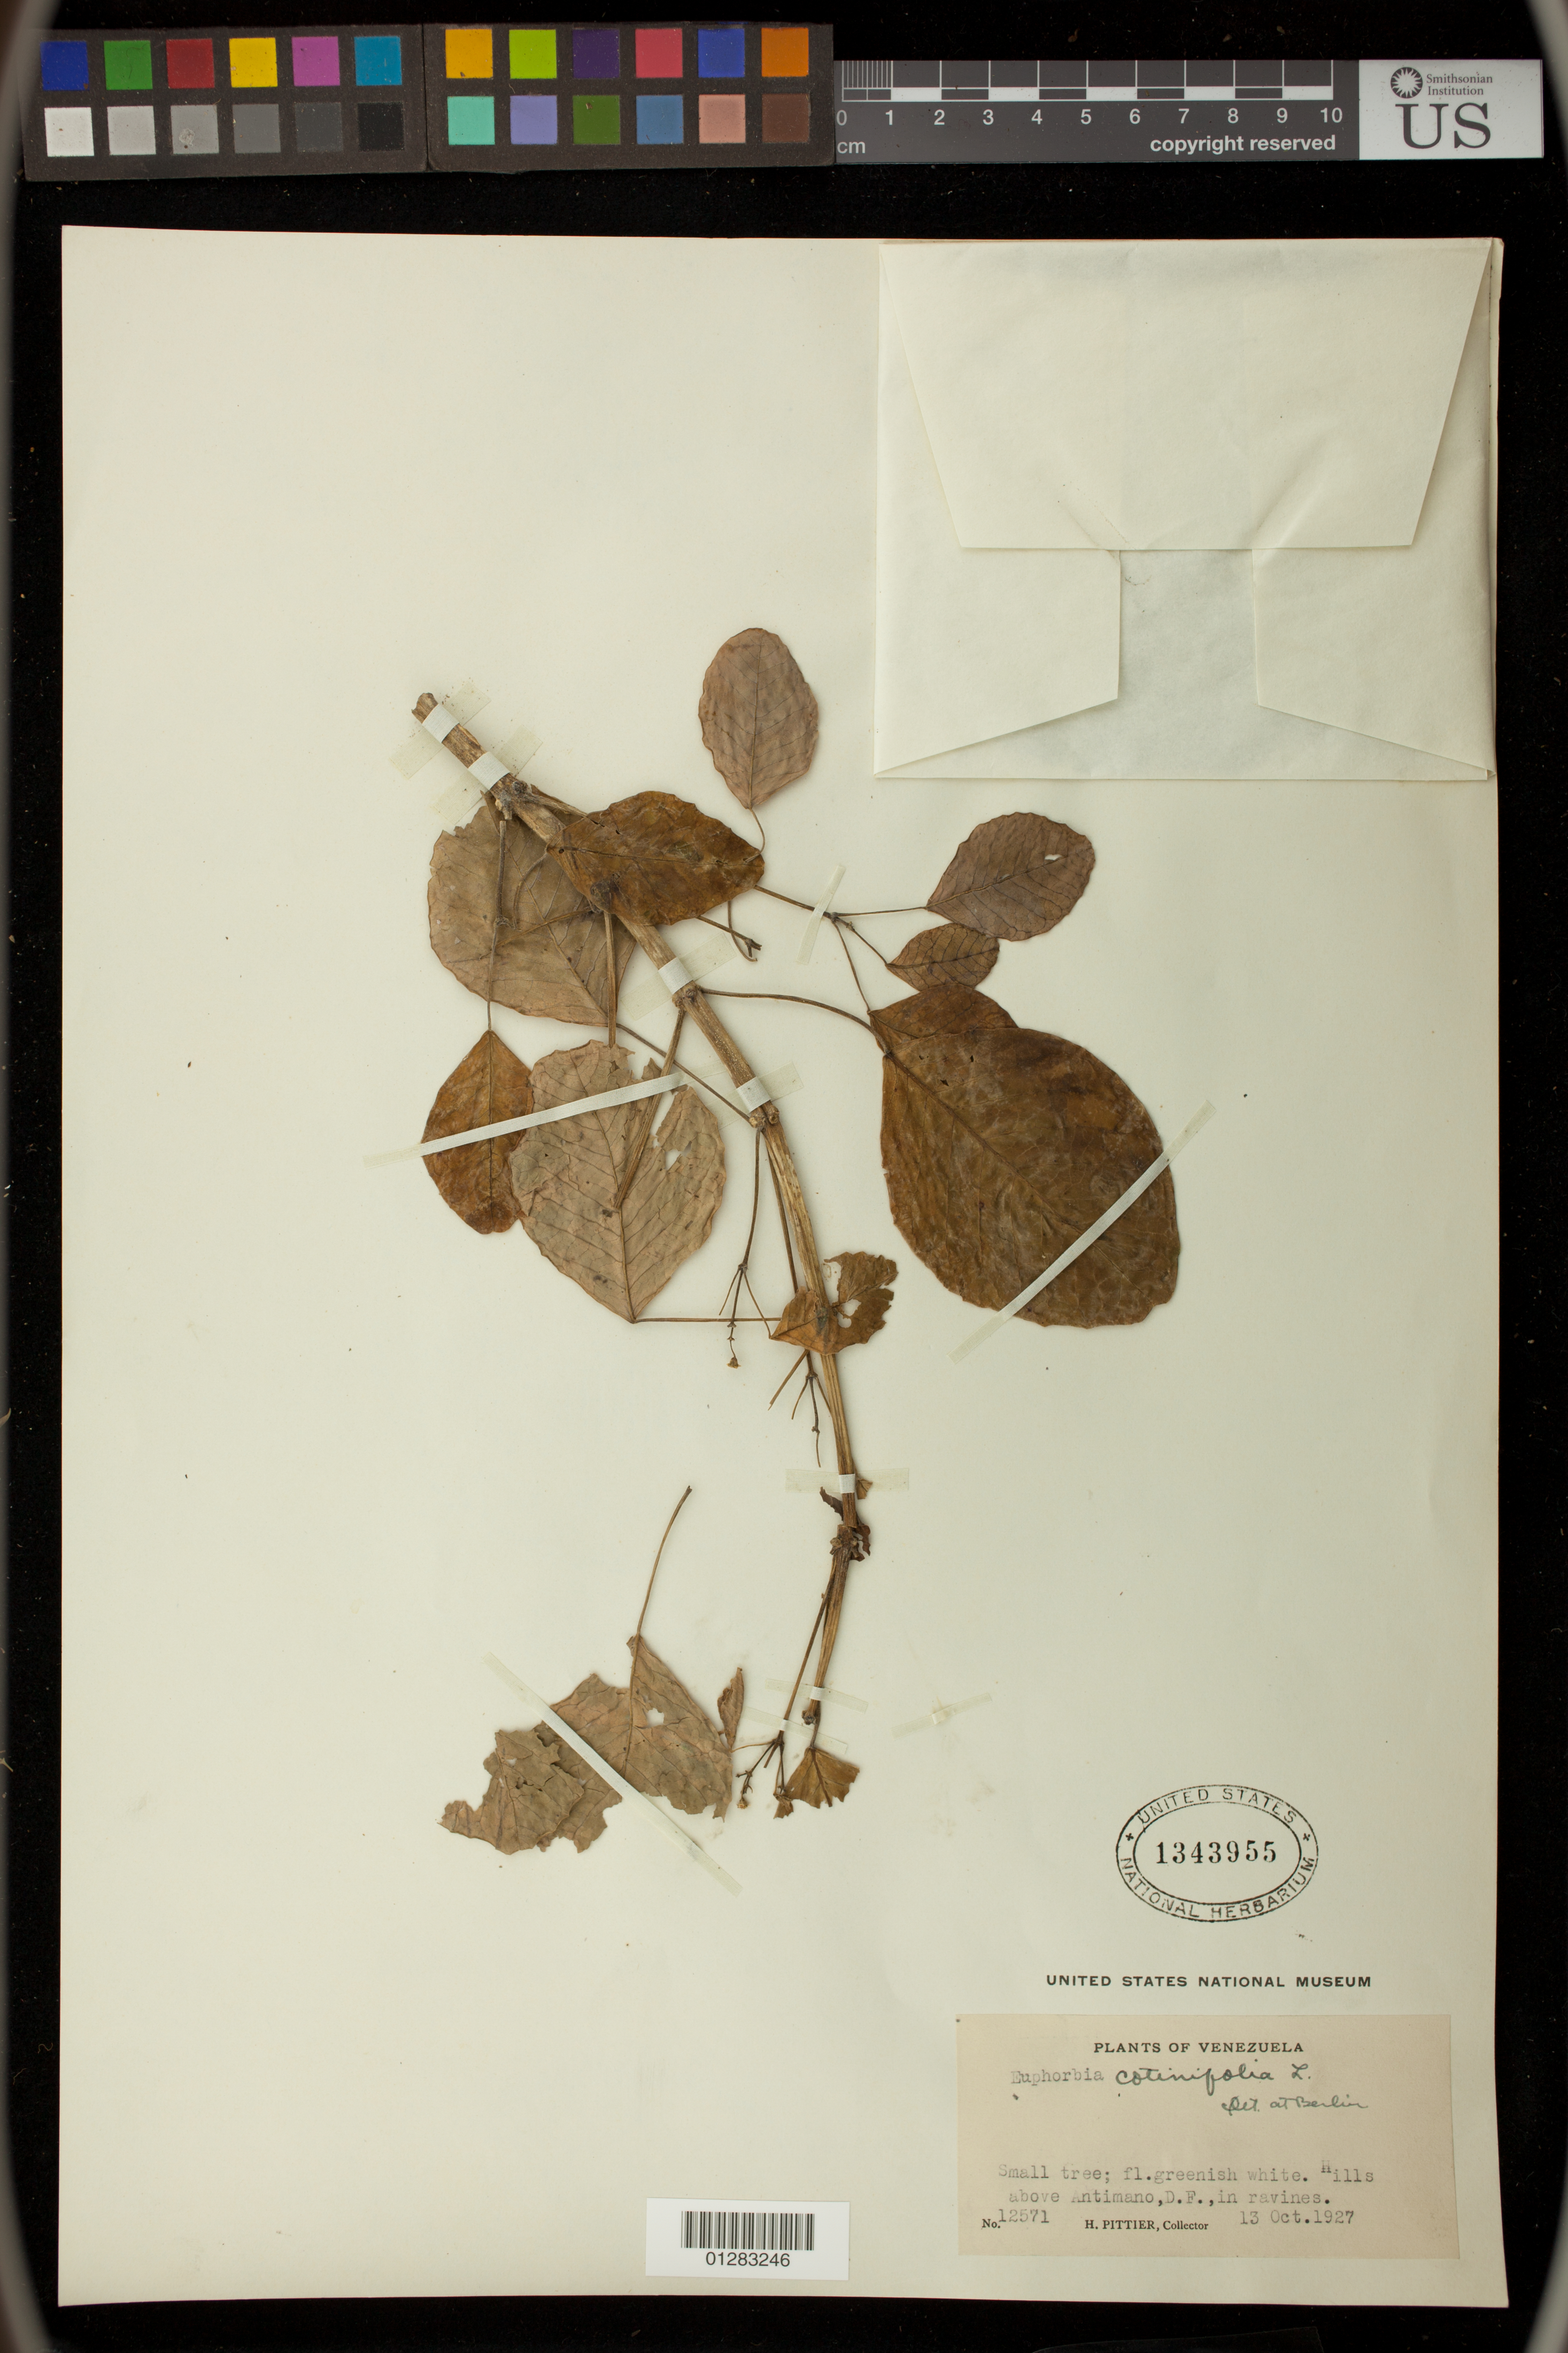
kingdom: Plantae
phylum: Tracheophyta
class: Magnoliopsida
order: Malpighiales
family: Euphorbiaceae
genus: Euphorbia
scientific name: Euphorbia cotinifolia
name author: L.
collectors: H. F. Pittier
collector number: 12571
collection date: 1927-10-13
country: Venezuela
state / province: Distrito Federal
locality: Hills above Antimano, D.F.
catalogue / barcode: US 1343955